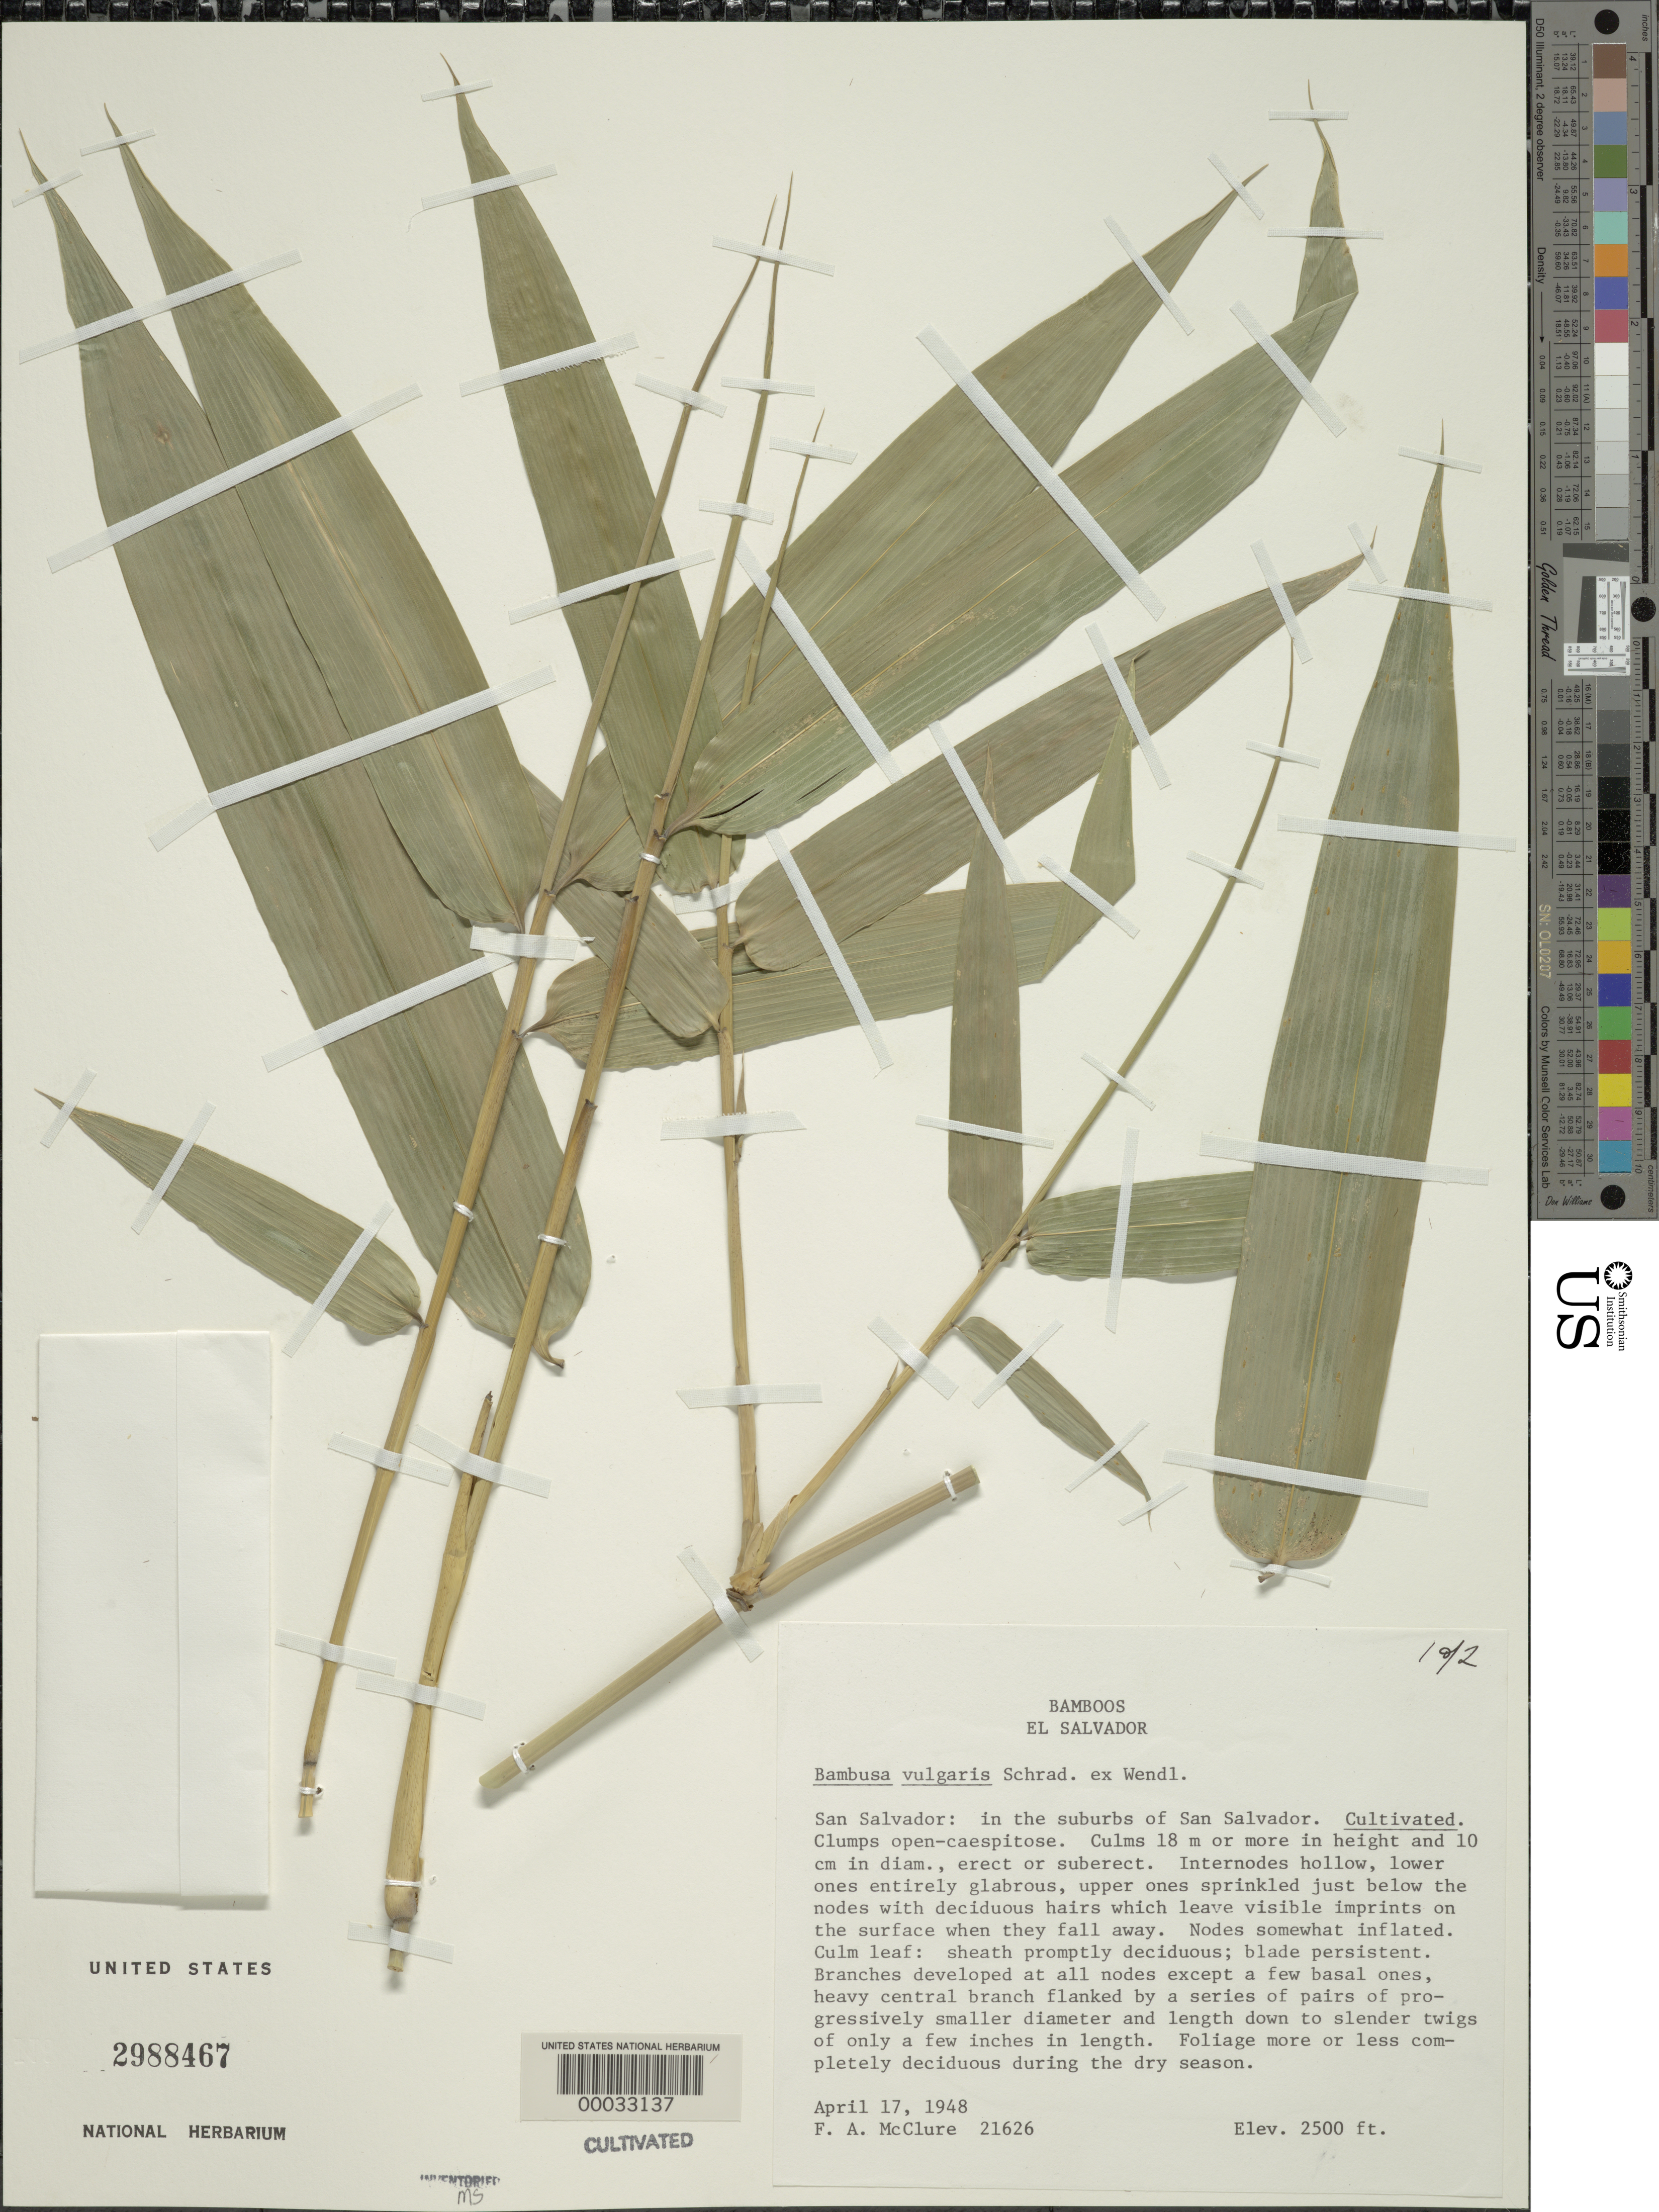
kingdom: Plantae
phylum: Tracheophyta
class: Liliopsida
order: Poales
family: Poaceae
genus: Bambusa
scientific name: Bambusa vulgaris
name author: Schrad. ex J.C. Wendl.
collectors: F. A. McClure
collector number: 21626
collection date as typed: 17 Apr 1948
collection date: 1948-04-17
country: El Salvador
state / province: San Salvador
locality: San salvador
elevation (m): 763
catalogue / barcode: US 2988467